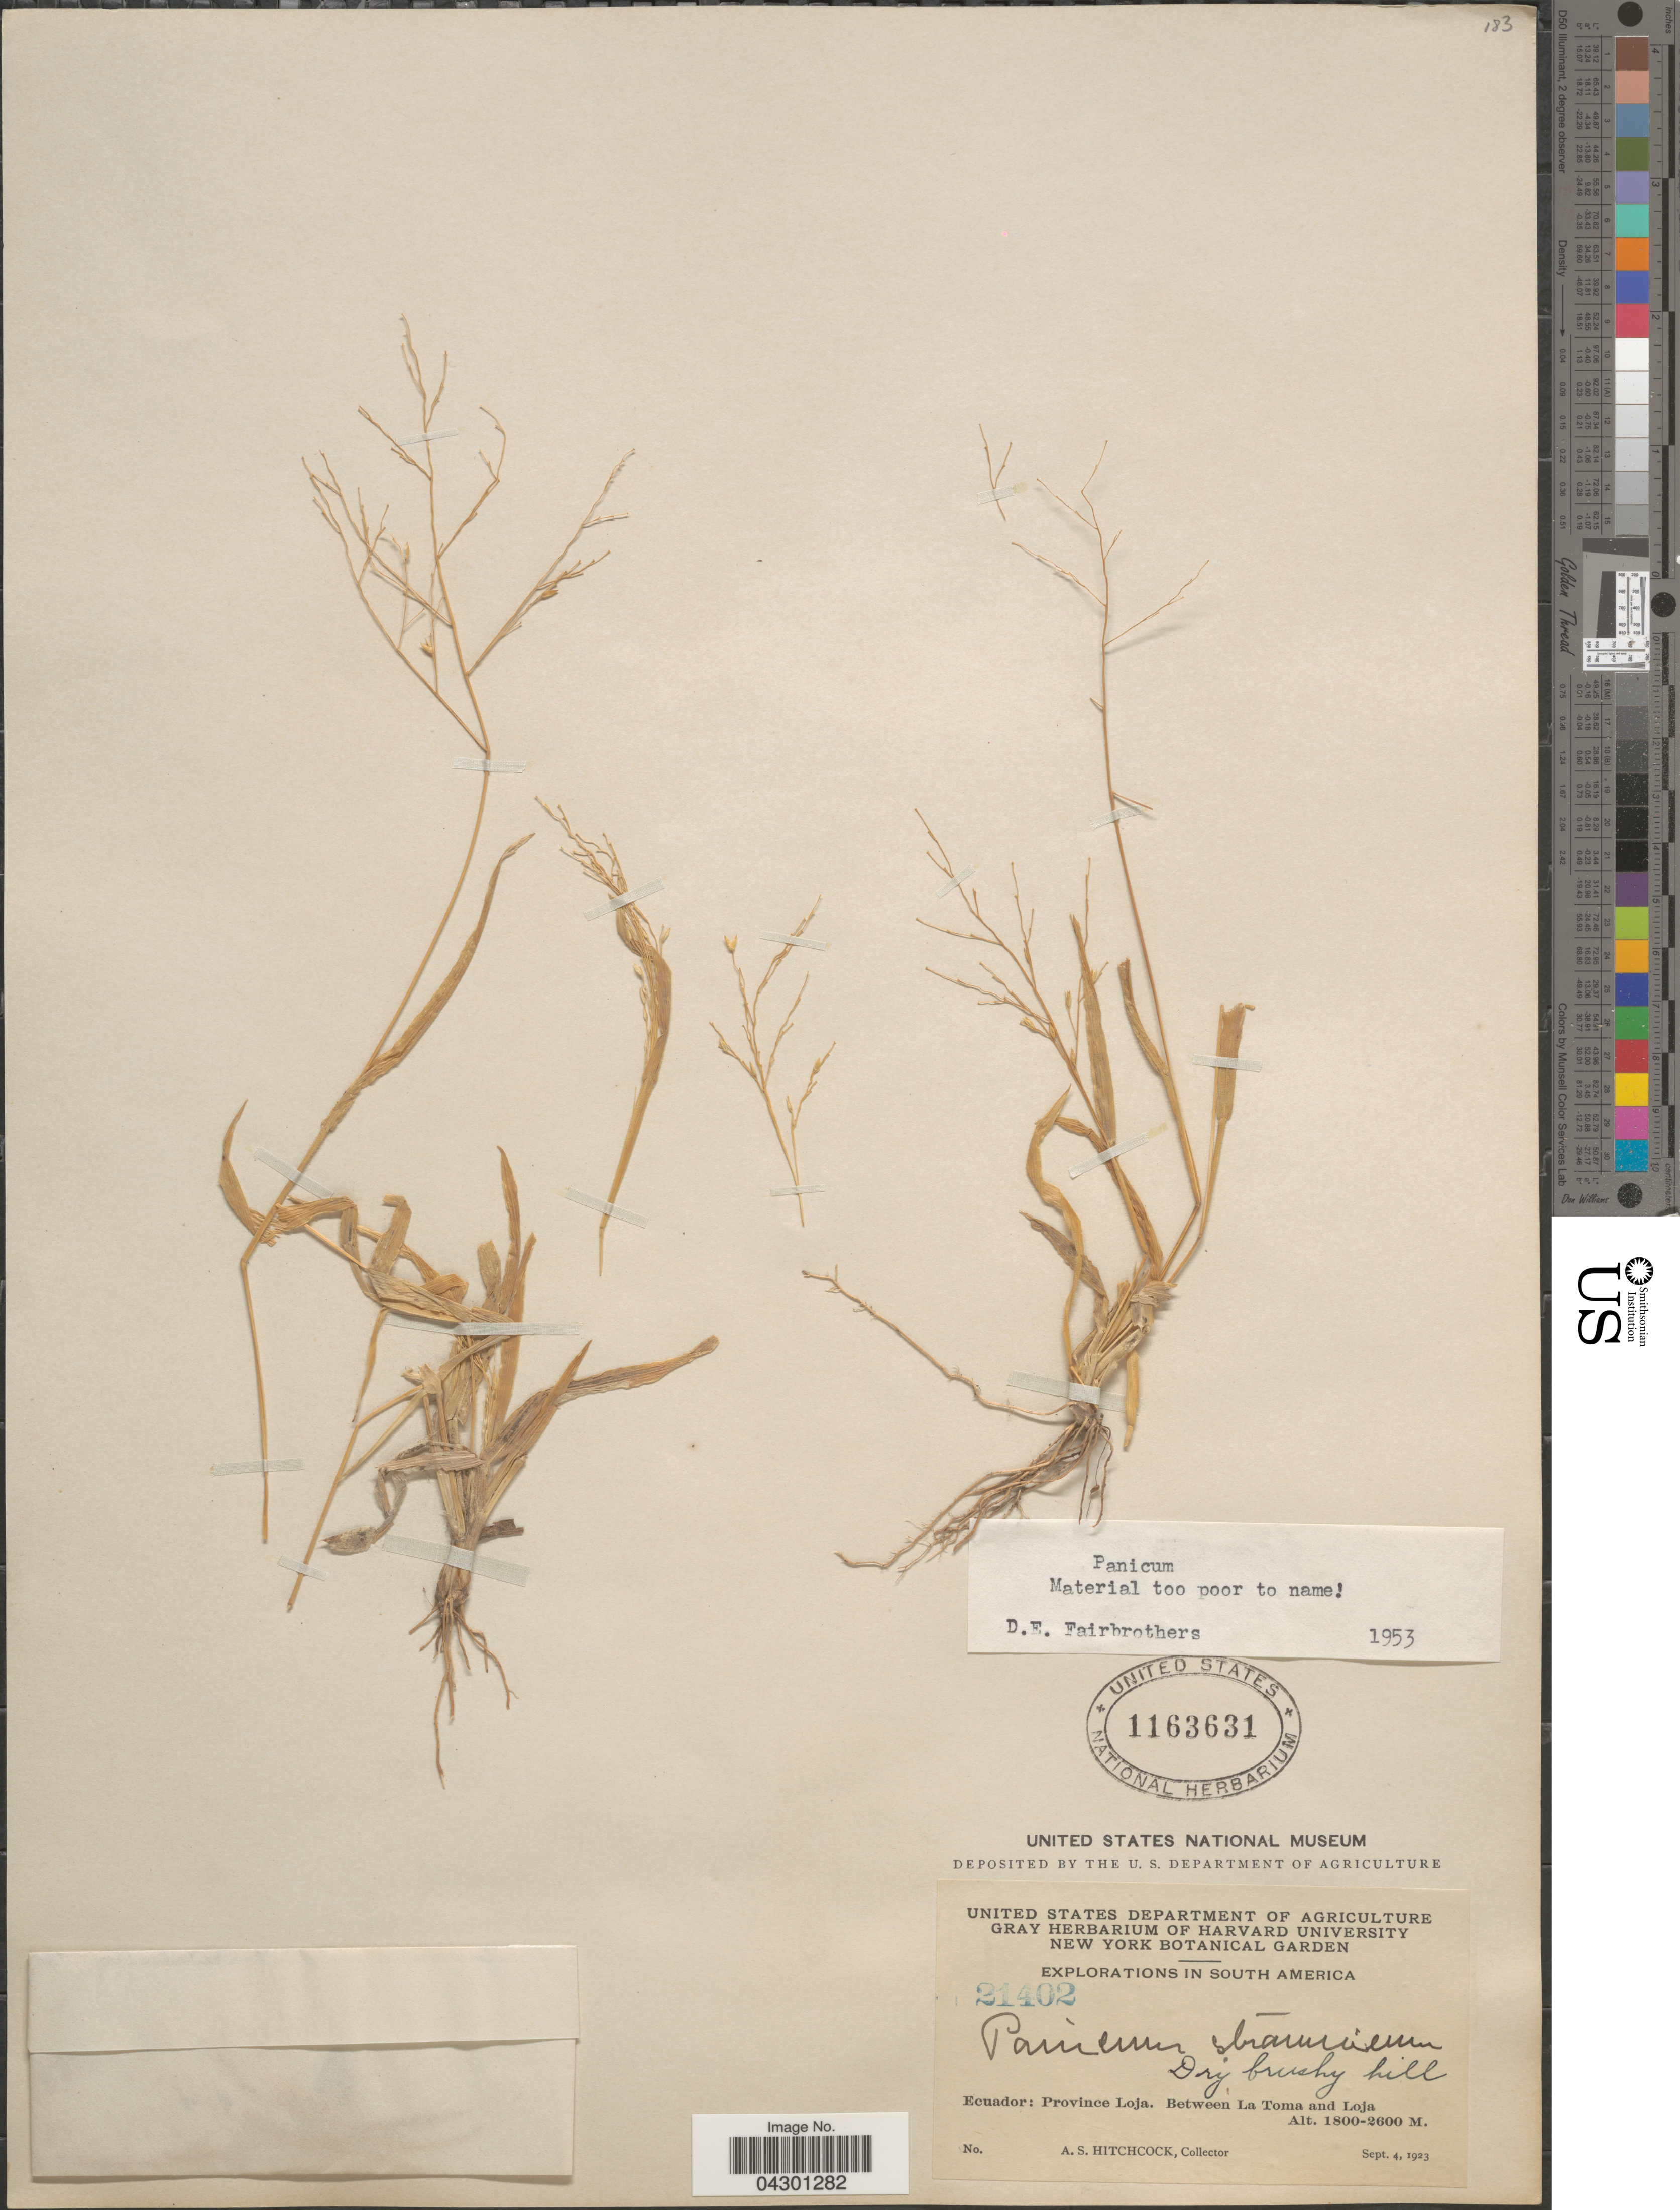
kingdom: Plantae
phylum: Tracheophyta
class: Liliopsida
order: Poales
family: Poaceae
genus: Panicum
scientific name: Panicum sp.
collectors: A. S. Hitchcock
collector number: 21402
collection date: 1923-09-04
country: Ecuador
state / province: Loja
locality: Explorations in South America. Between La Toma and Loja.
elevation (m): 1800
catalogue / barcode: US 1163631